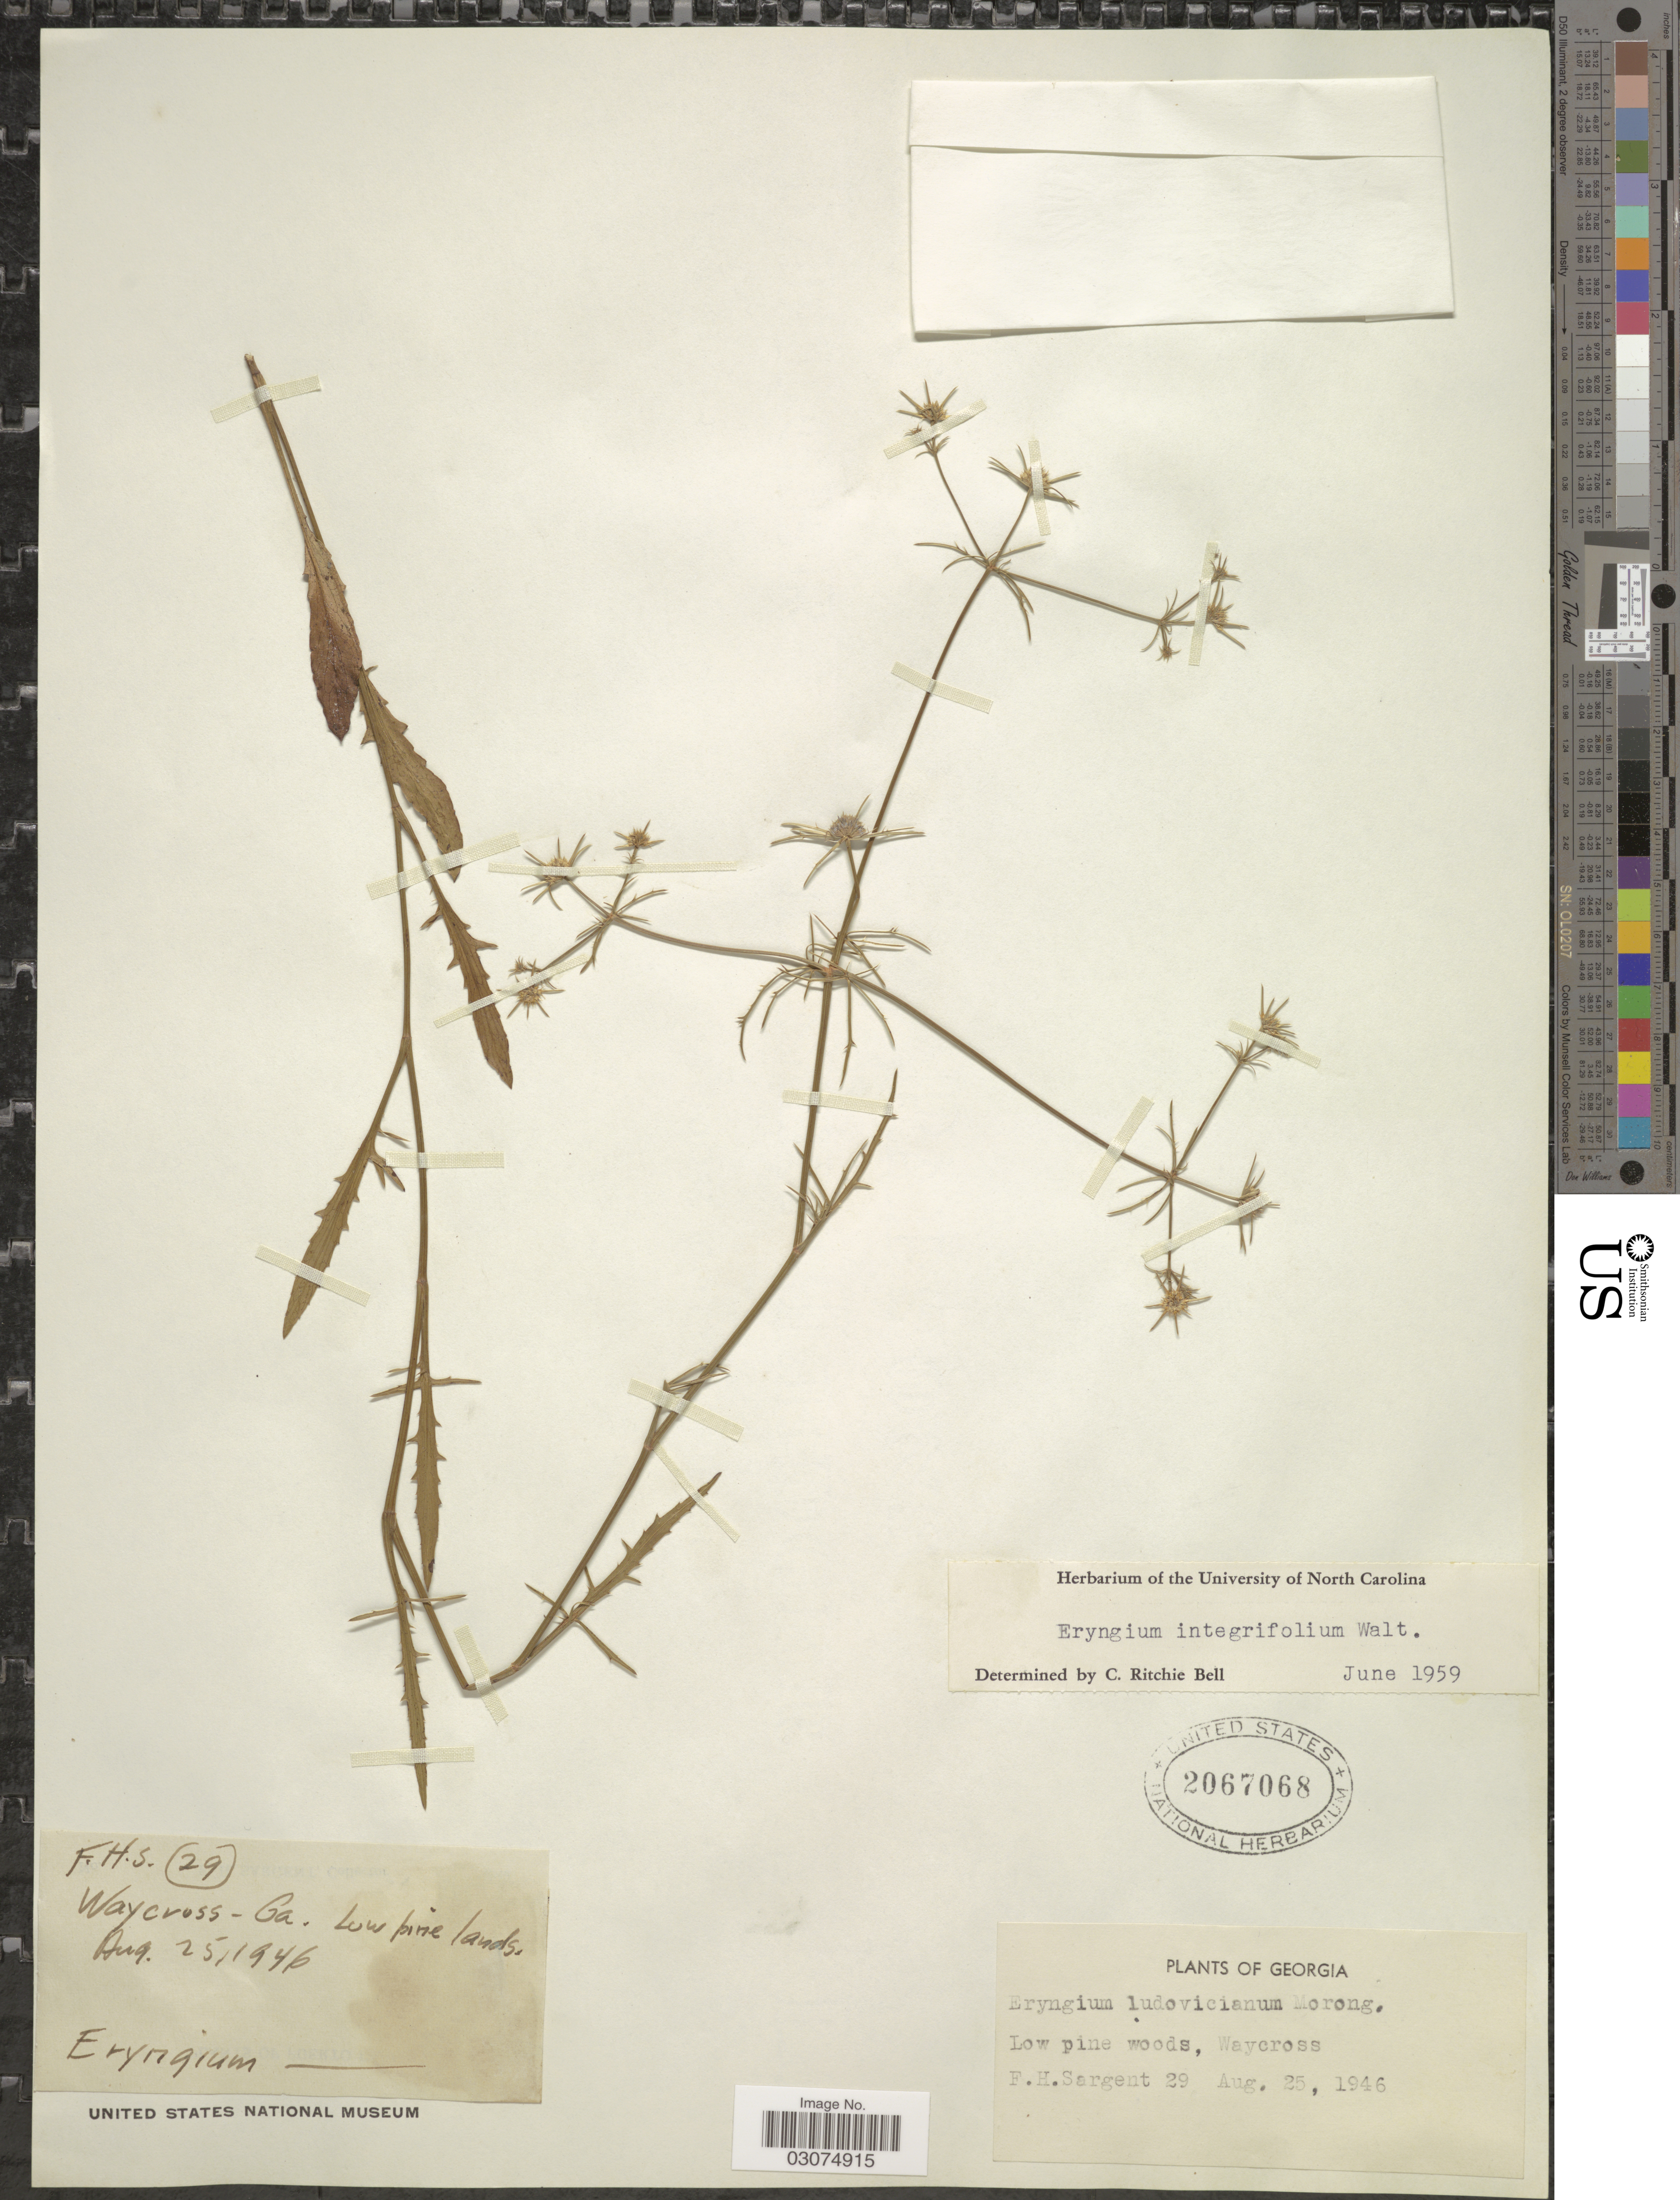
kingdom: Plantae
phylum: Tracheophyta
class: Magnoliopsida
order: Apiales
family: Apiaceae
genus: Eryngium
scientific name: Eryngium integrifolium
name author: Walter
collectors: F. H. Sargent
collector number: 29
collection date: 1946-08-25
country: United States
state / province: Georgia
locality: Low pine woods, Waycross.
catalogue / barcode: US 2067068